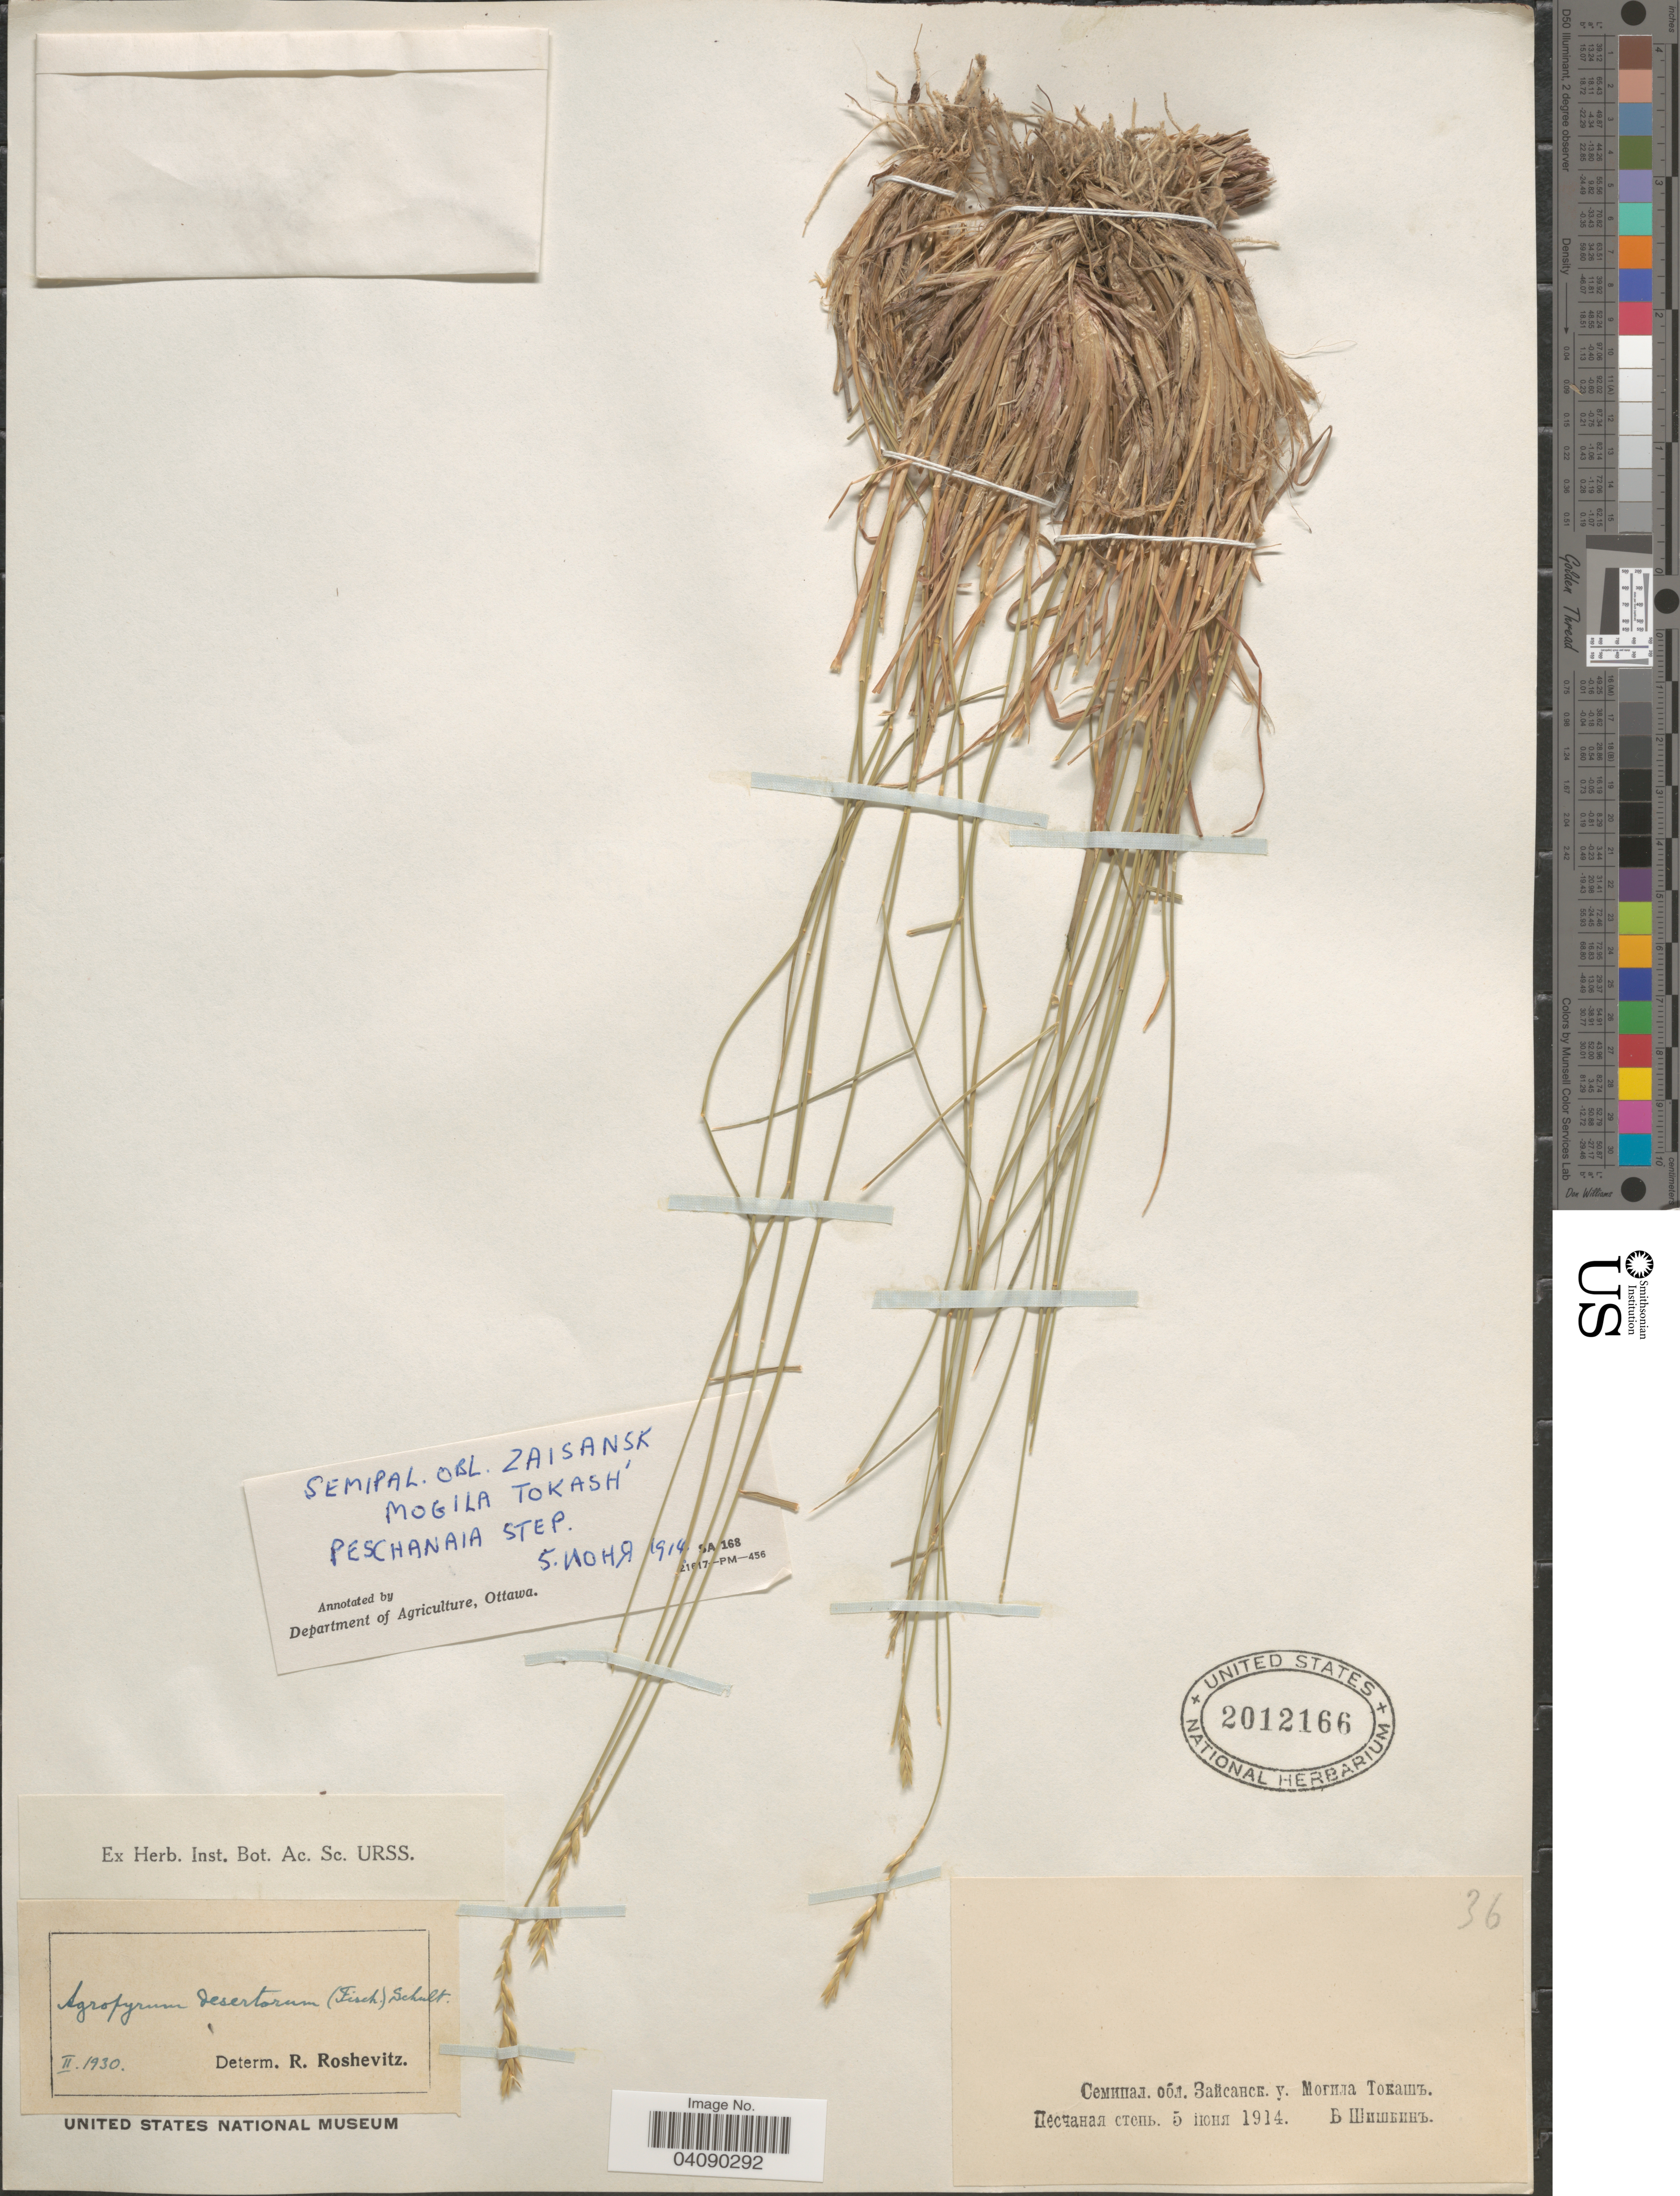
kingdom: Plantae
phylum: Tracheophyta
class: Liliopsida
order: Poales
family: Poaceae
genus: Agropyron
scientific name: Agropyron desertorum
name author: (Fisch. ex Link) Schult.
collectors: B. Shishkin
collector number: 36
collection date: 1914-06-05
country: Kazakhstan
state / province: East Kazakhstan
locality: Zaysan District, Tokash Grave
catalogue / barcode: US 2012166